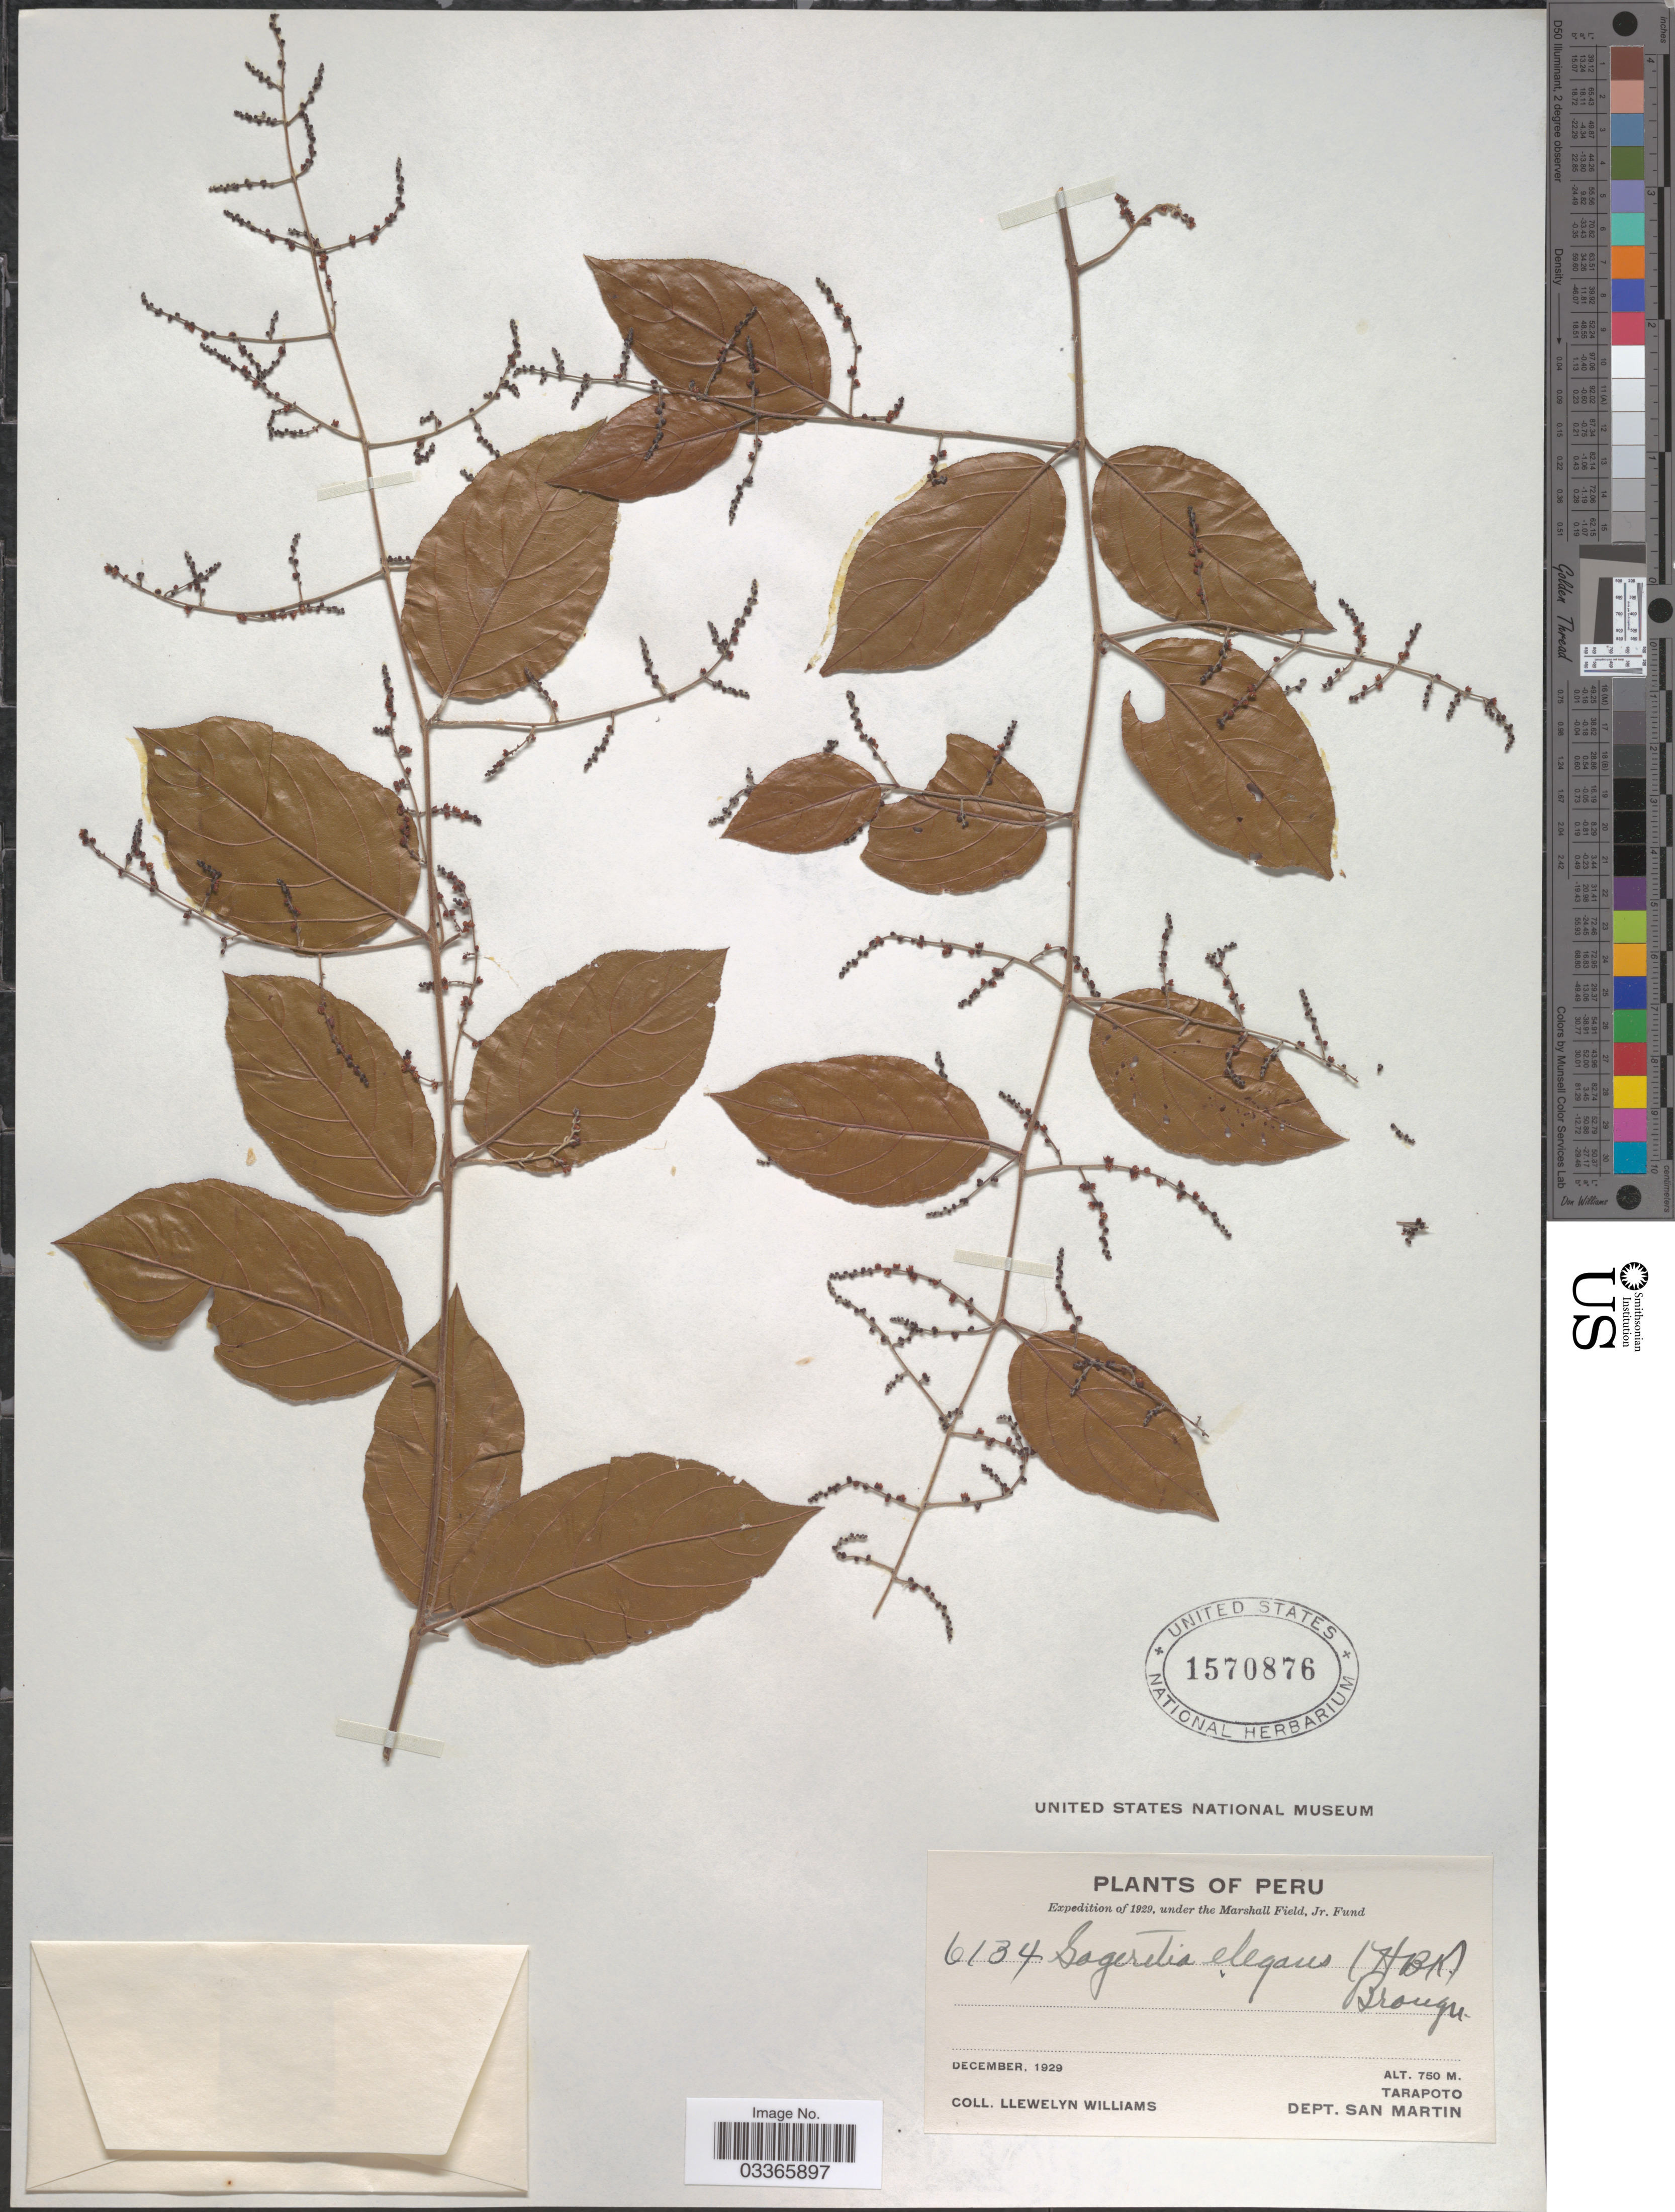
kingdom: Plantae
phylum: Tracheophyta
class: Magnoliopsida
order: Rosales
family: Rhamnaceae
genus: Sageretia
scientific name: Sageretia elegans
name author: (Kunth) Brongn.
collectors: Ll. Williams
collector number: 6134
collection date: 1929-12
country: Peru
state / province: San Martín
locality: Tarapoto. Dept. San Martin.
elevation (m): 750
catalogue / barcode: US 1570876